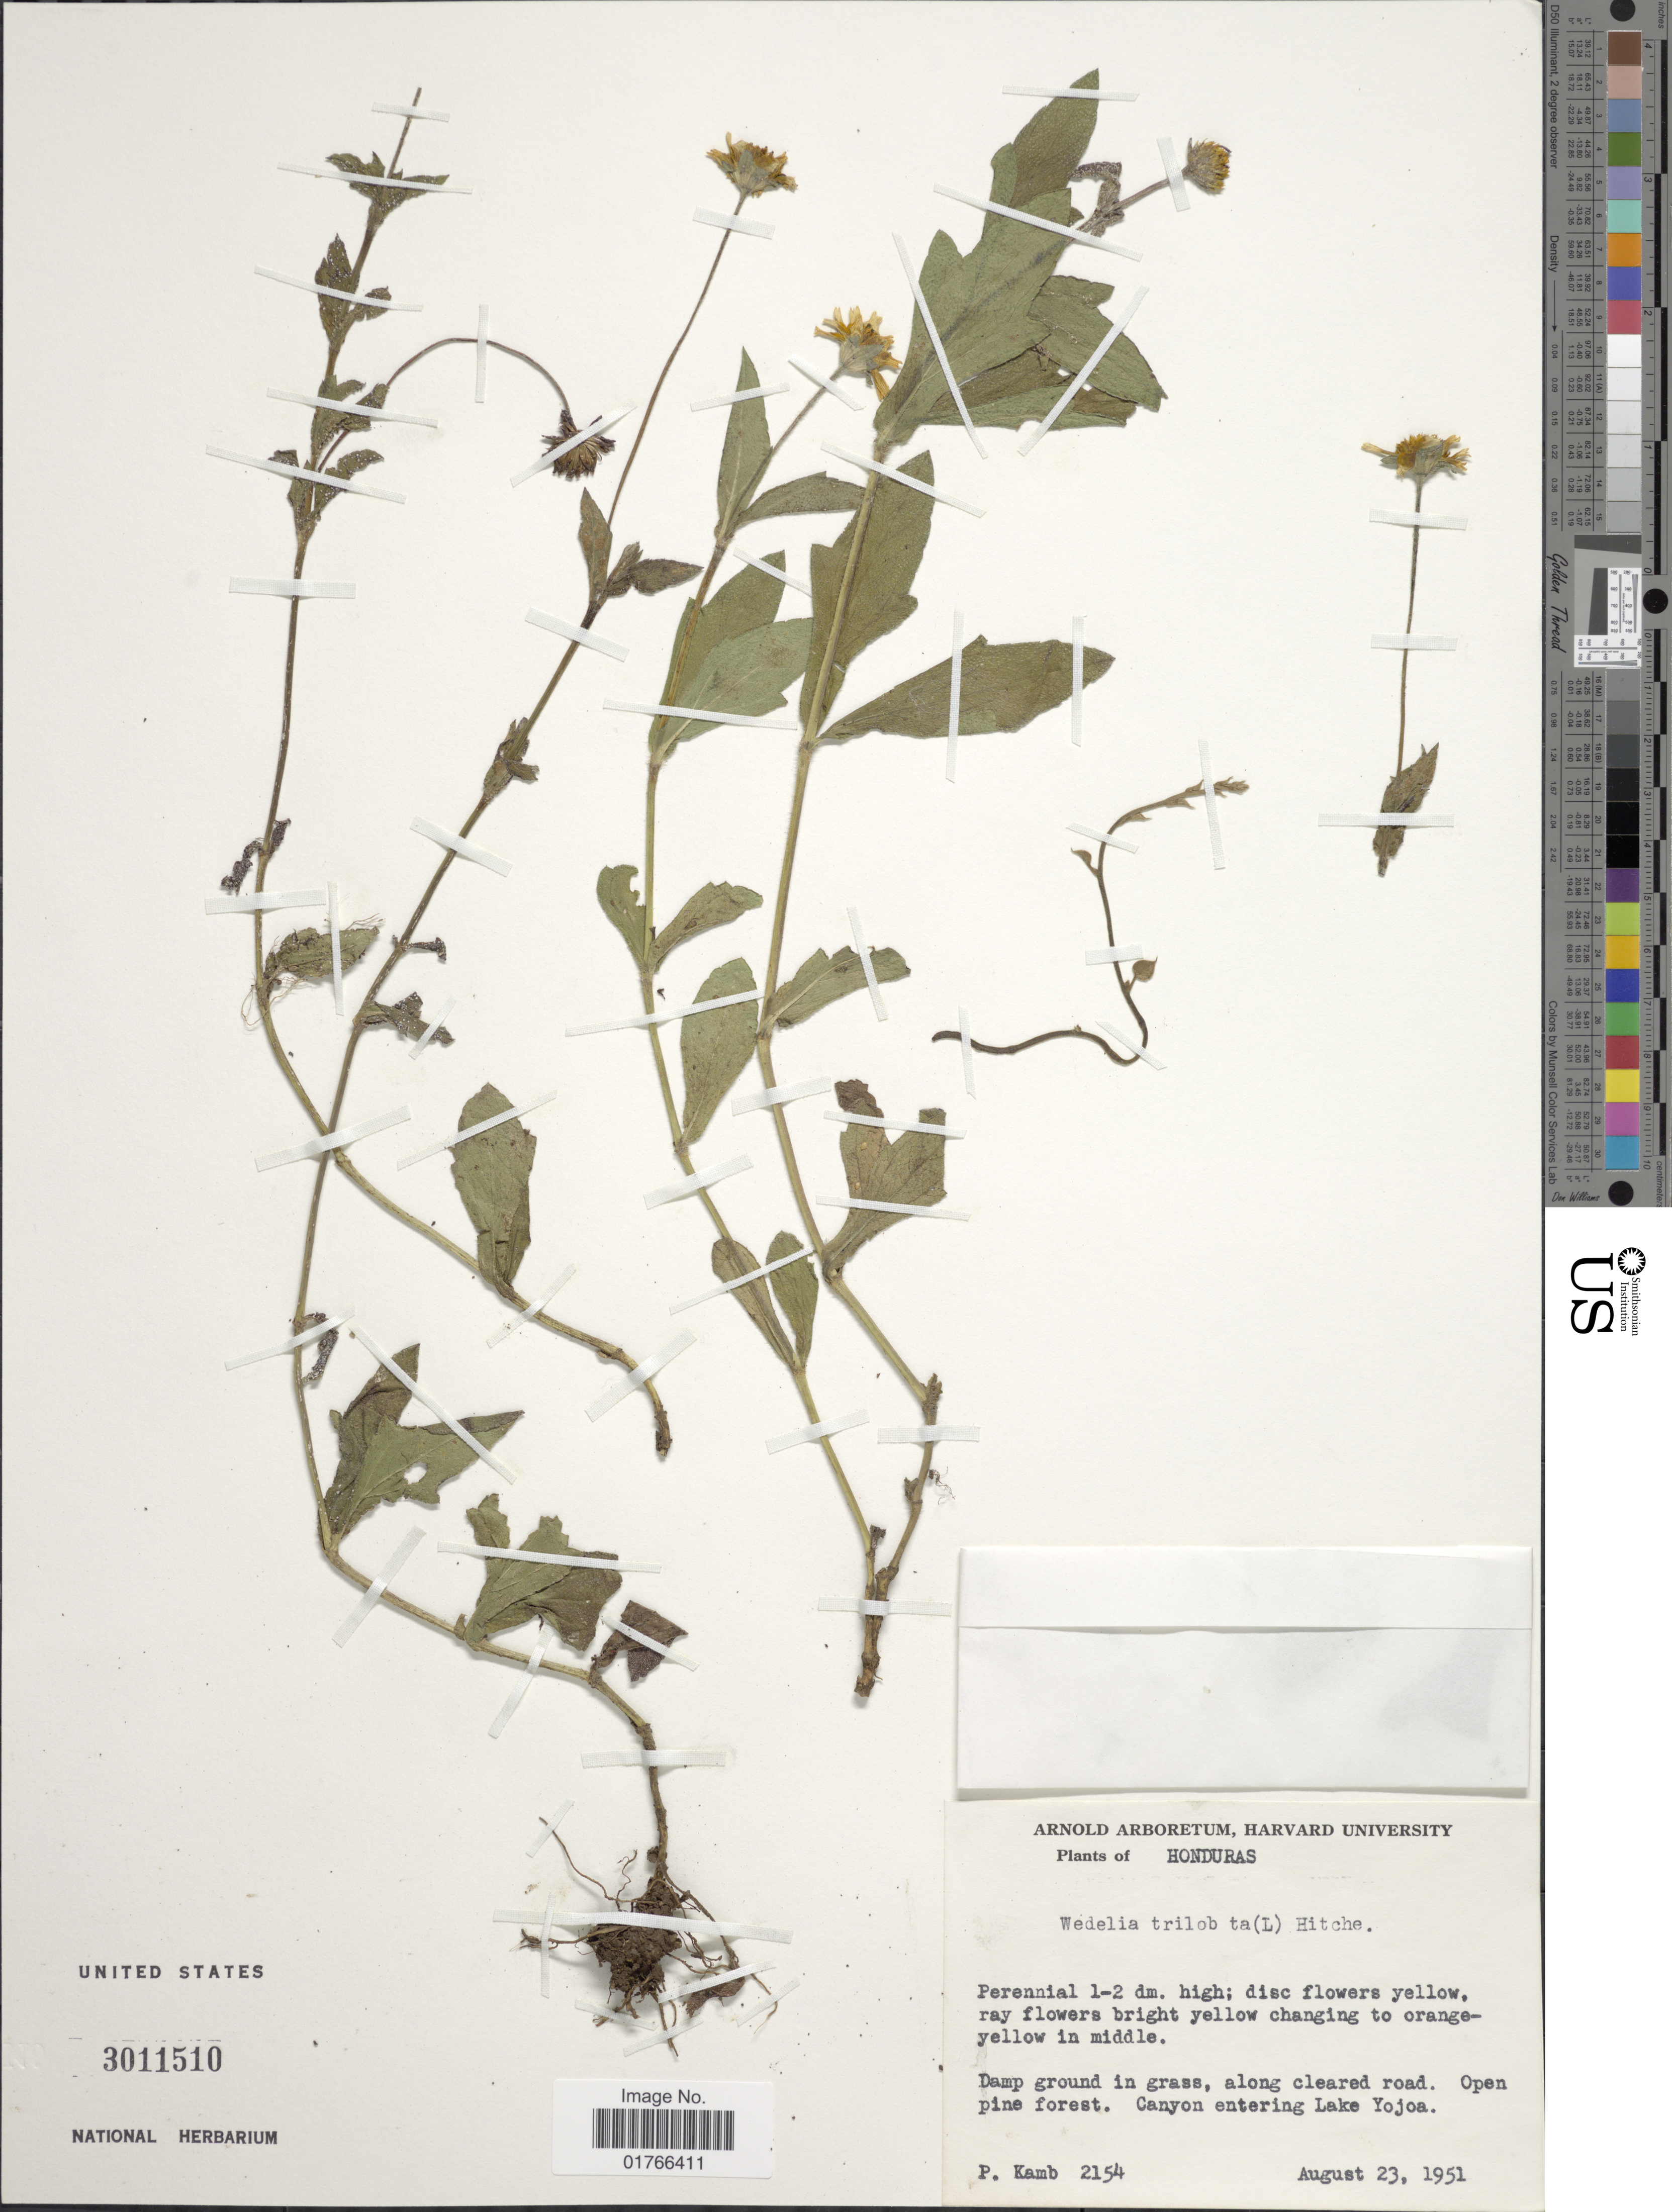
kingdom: Plantae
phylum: Tracheophyta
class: Magnoliopsida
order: Asterales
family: Asteraceae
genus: Sphagneticola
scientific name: Sphagneticola trilobata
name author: (L.) Pruski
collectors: P. Kamb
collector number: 2154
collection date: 1951-08-23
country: Honduras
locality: Canyon entering Lake Yojoa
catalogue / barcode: US 3011510